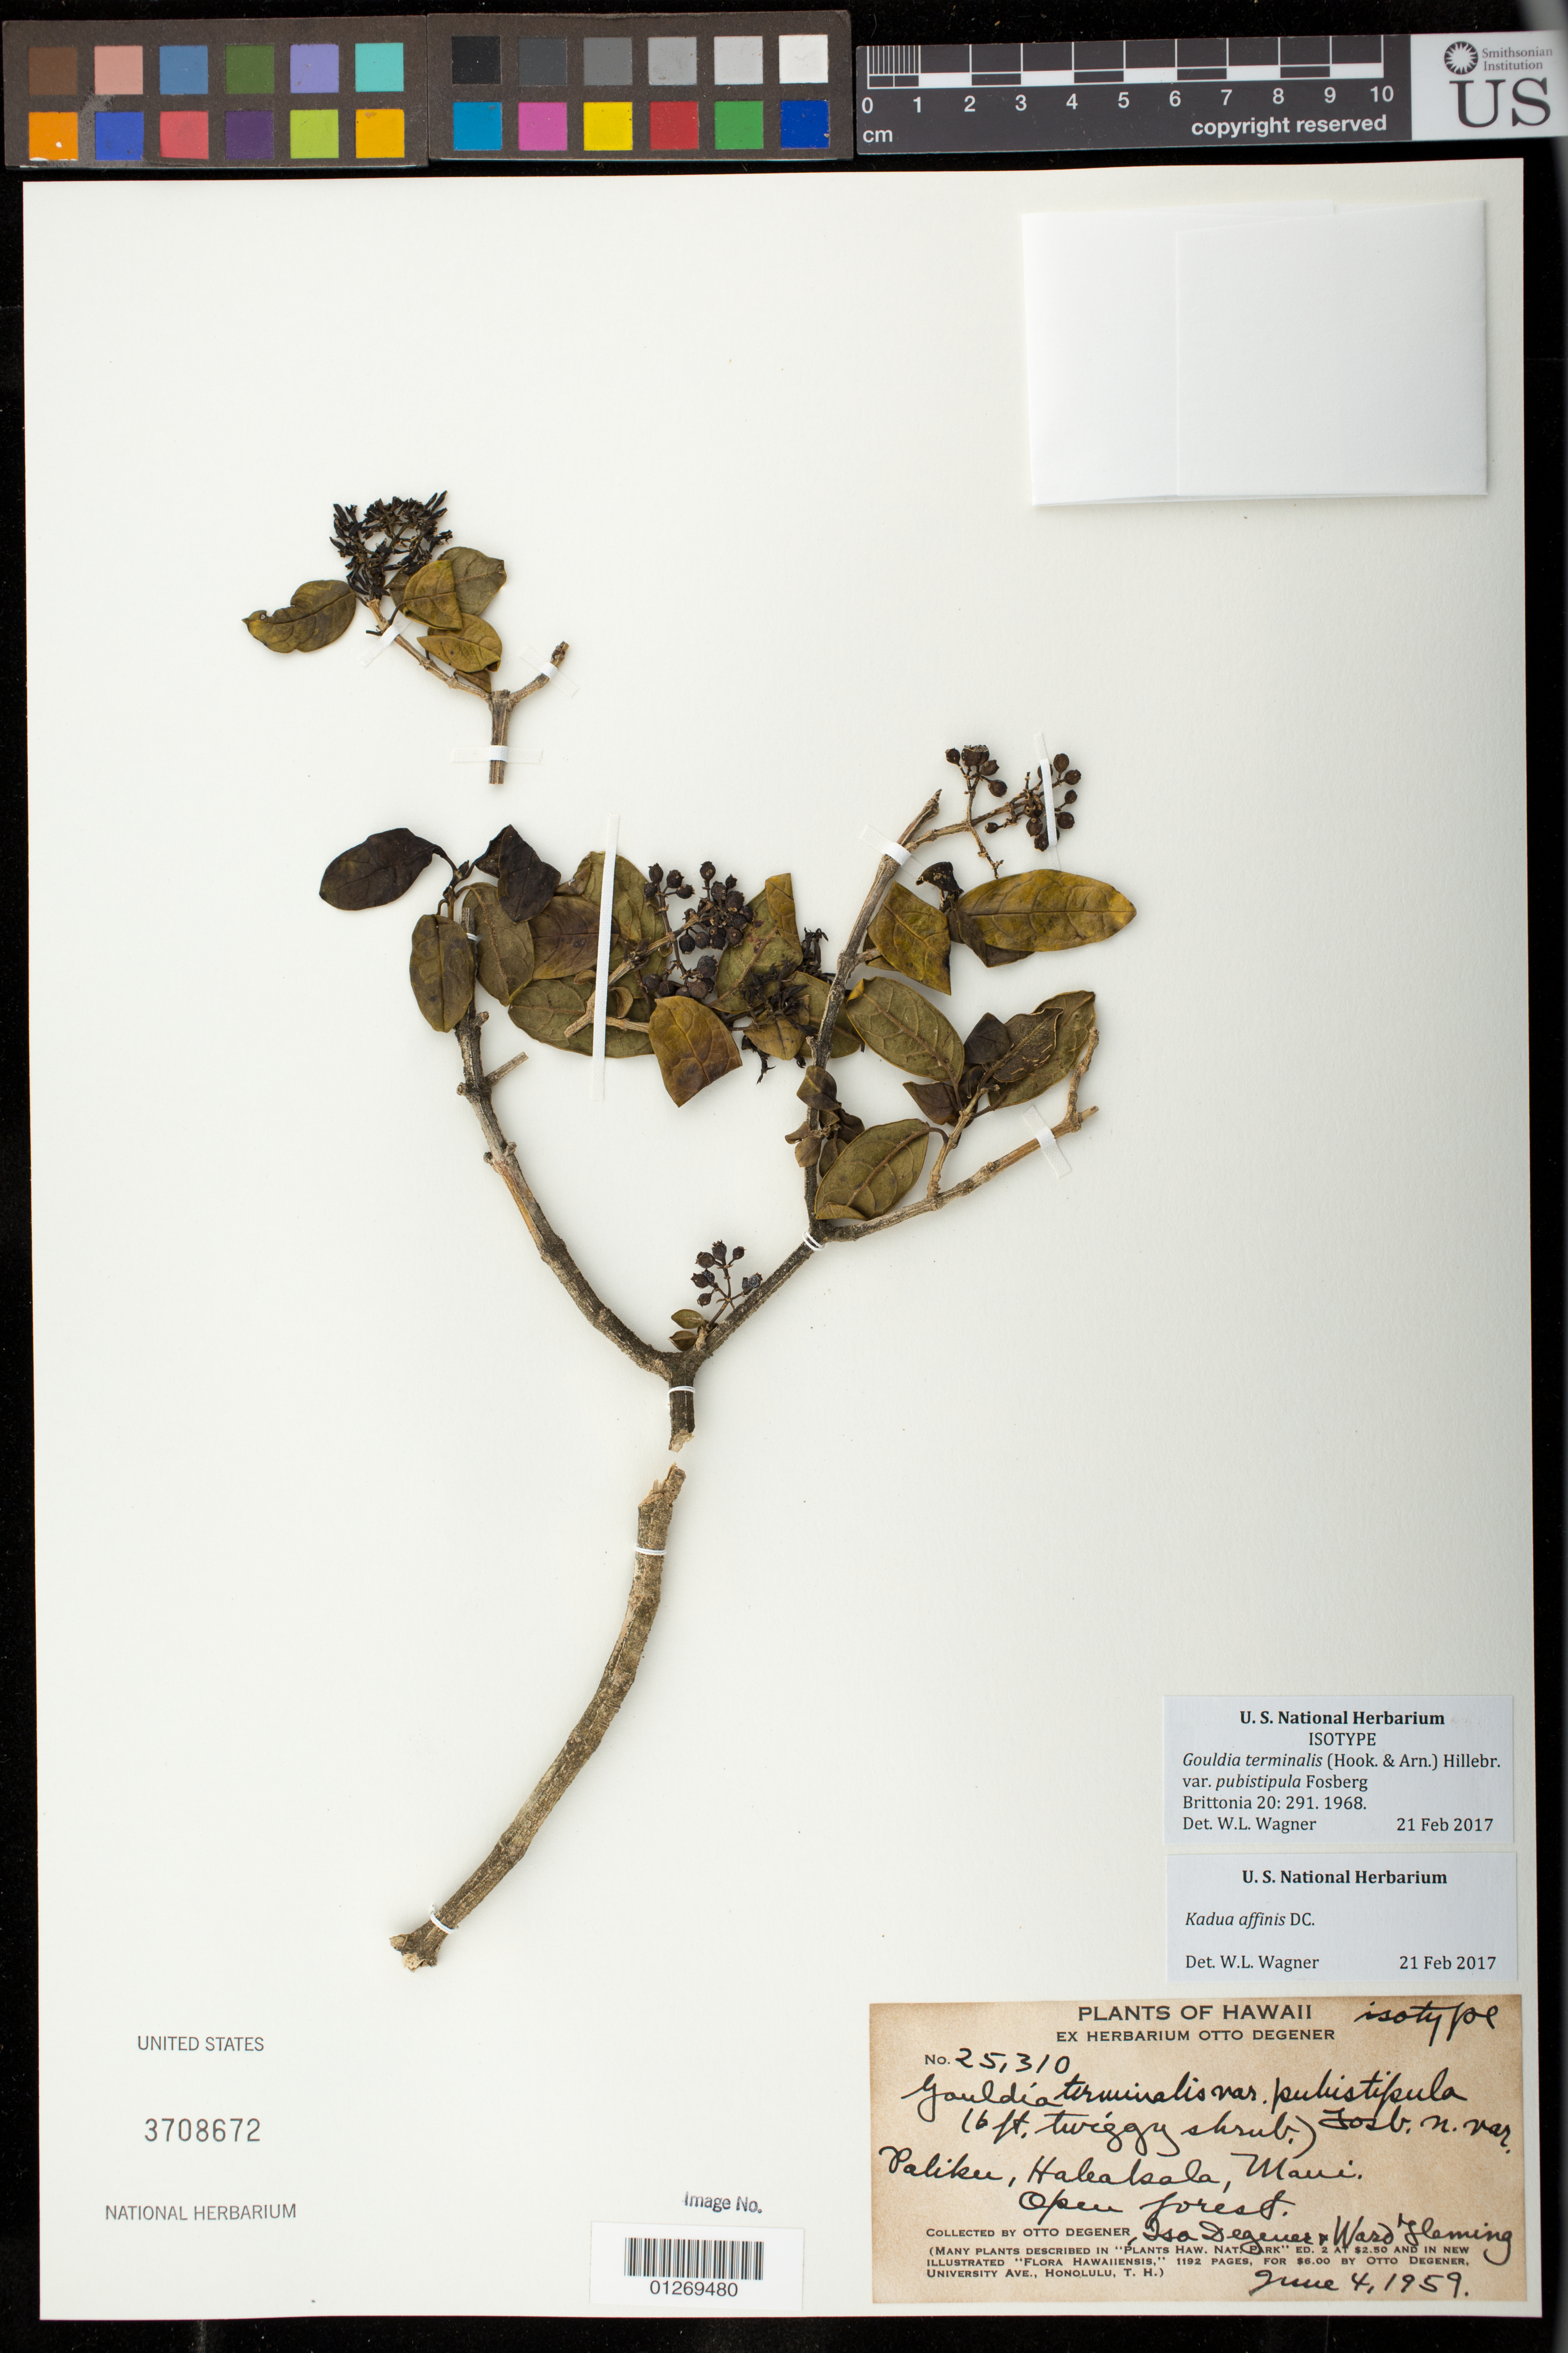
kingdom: Plantae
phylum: Tracheophyta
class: Magnoliopsida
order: Gentianales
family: Rubiaceae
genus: Gouldia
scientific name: Gouldia terminalis var. pubistipula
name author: Fosberg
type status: Isotype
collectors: O. Degener, I. Degener & W. Fleming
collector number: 25310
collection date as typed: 04 Jun 1959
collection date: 1959-06-04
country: United States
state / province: Hawaii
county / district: Maui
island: Maui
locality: Paliku, Haleakala, Maui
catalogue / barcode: US 3708672